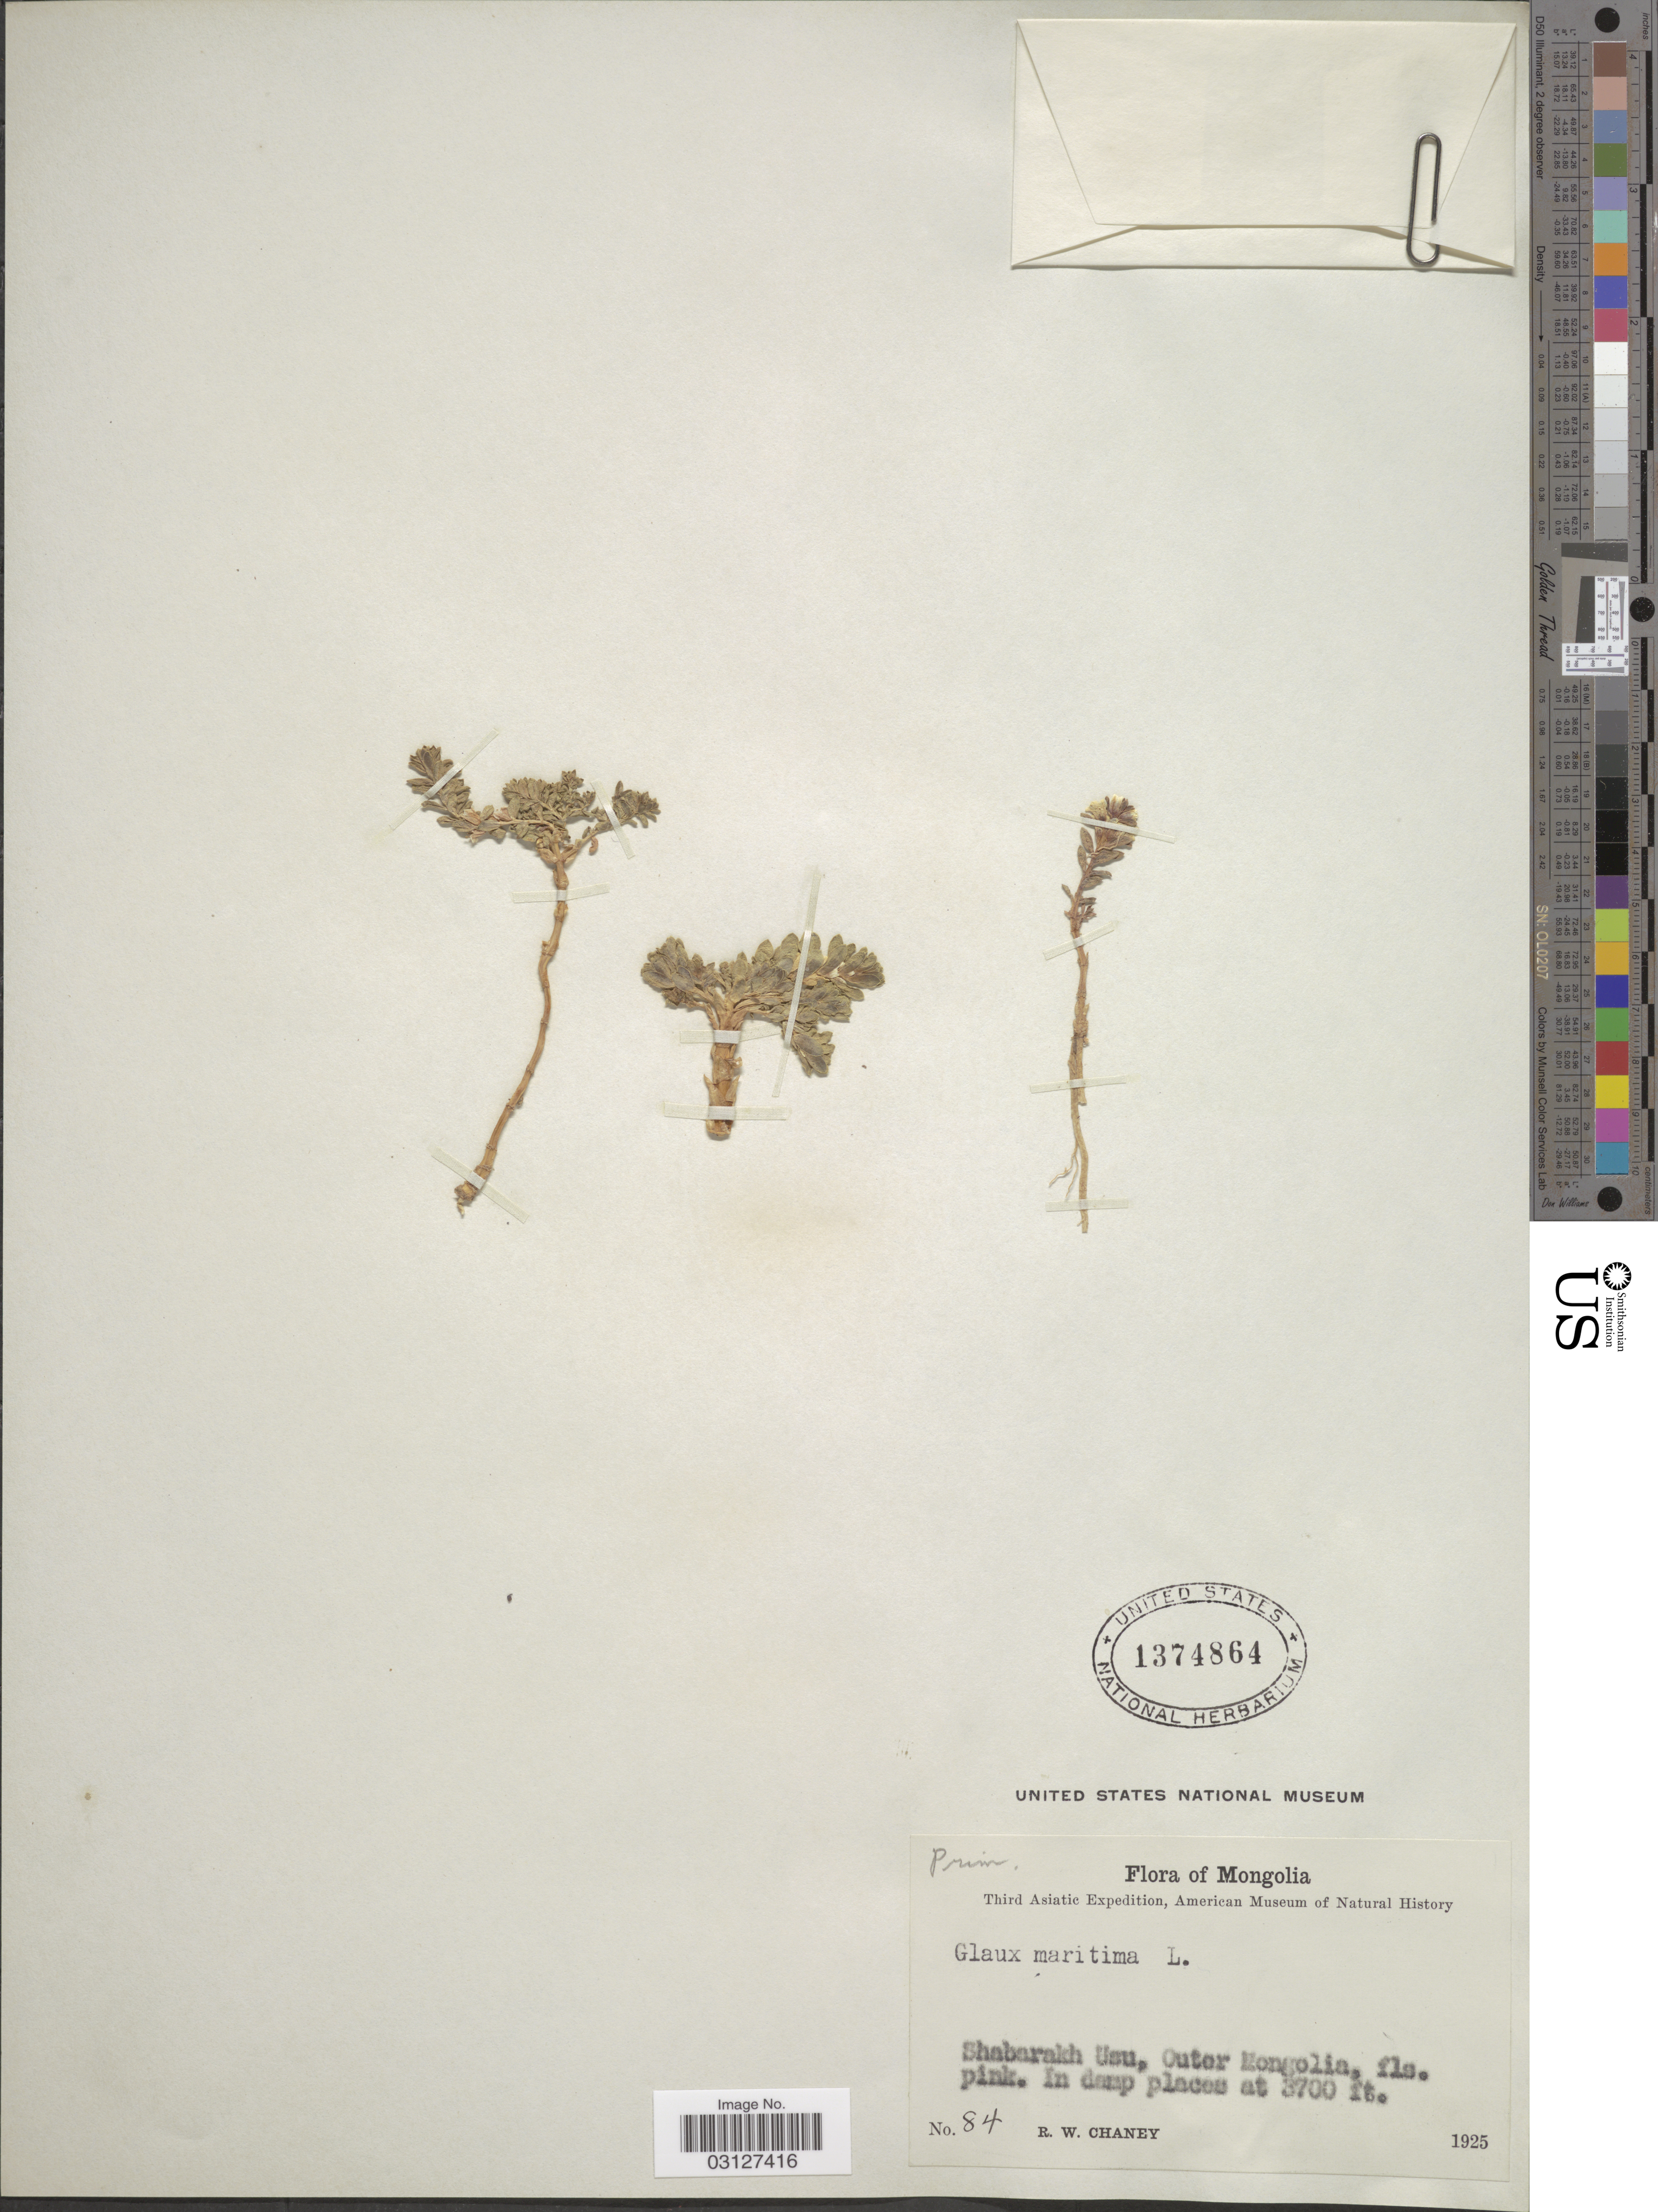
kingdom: Plantae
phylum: Tracheophyta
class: Magnoliopsida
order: Ericales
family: Primulaceae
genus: Glaux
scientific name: Glaux maritima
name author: L.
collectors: R. Chaney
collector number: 84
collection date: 1925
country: Mongolia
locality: Shabarakh Usu, Outer Mongolia.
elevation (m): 1128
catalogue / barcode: US 1374864